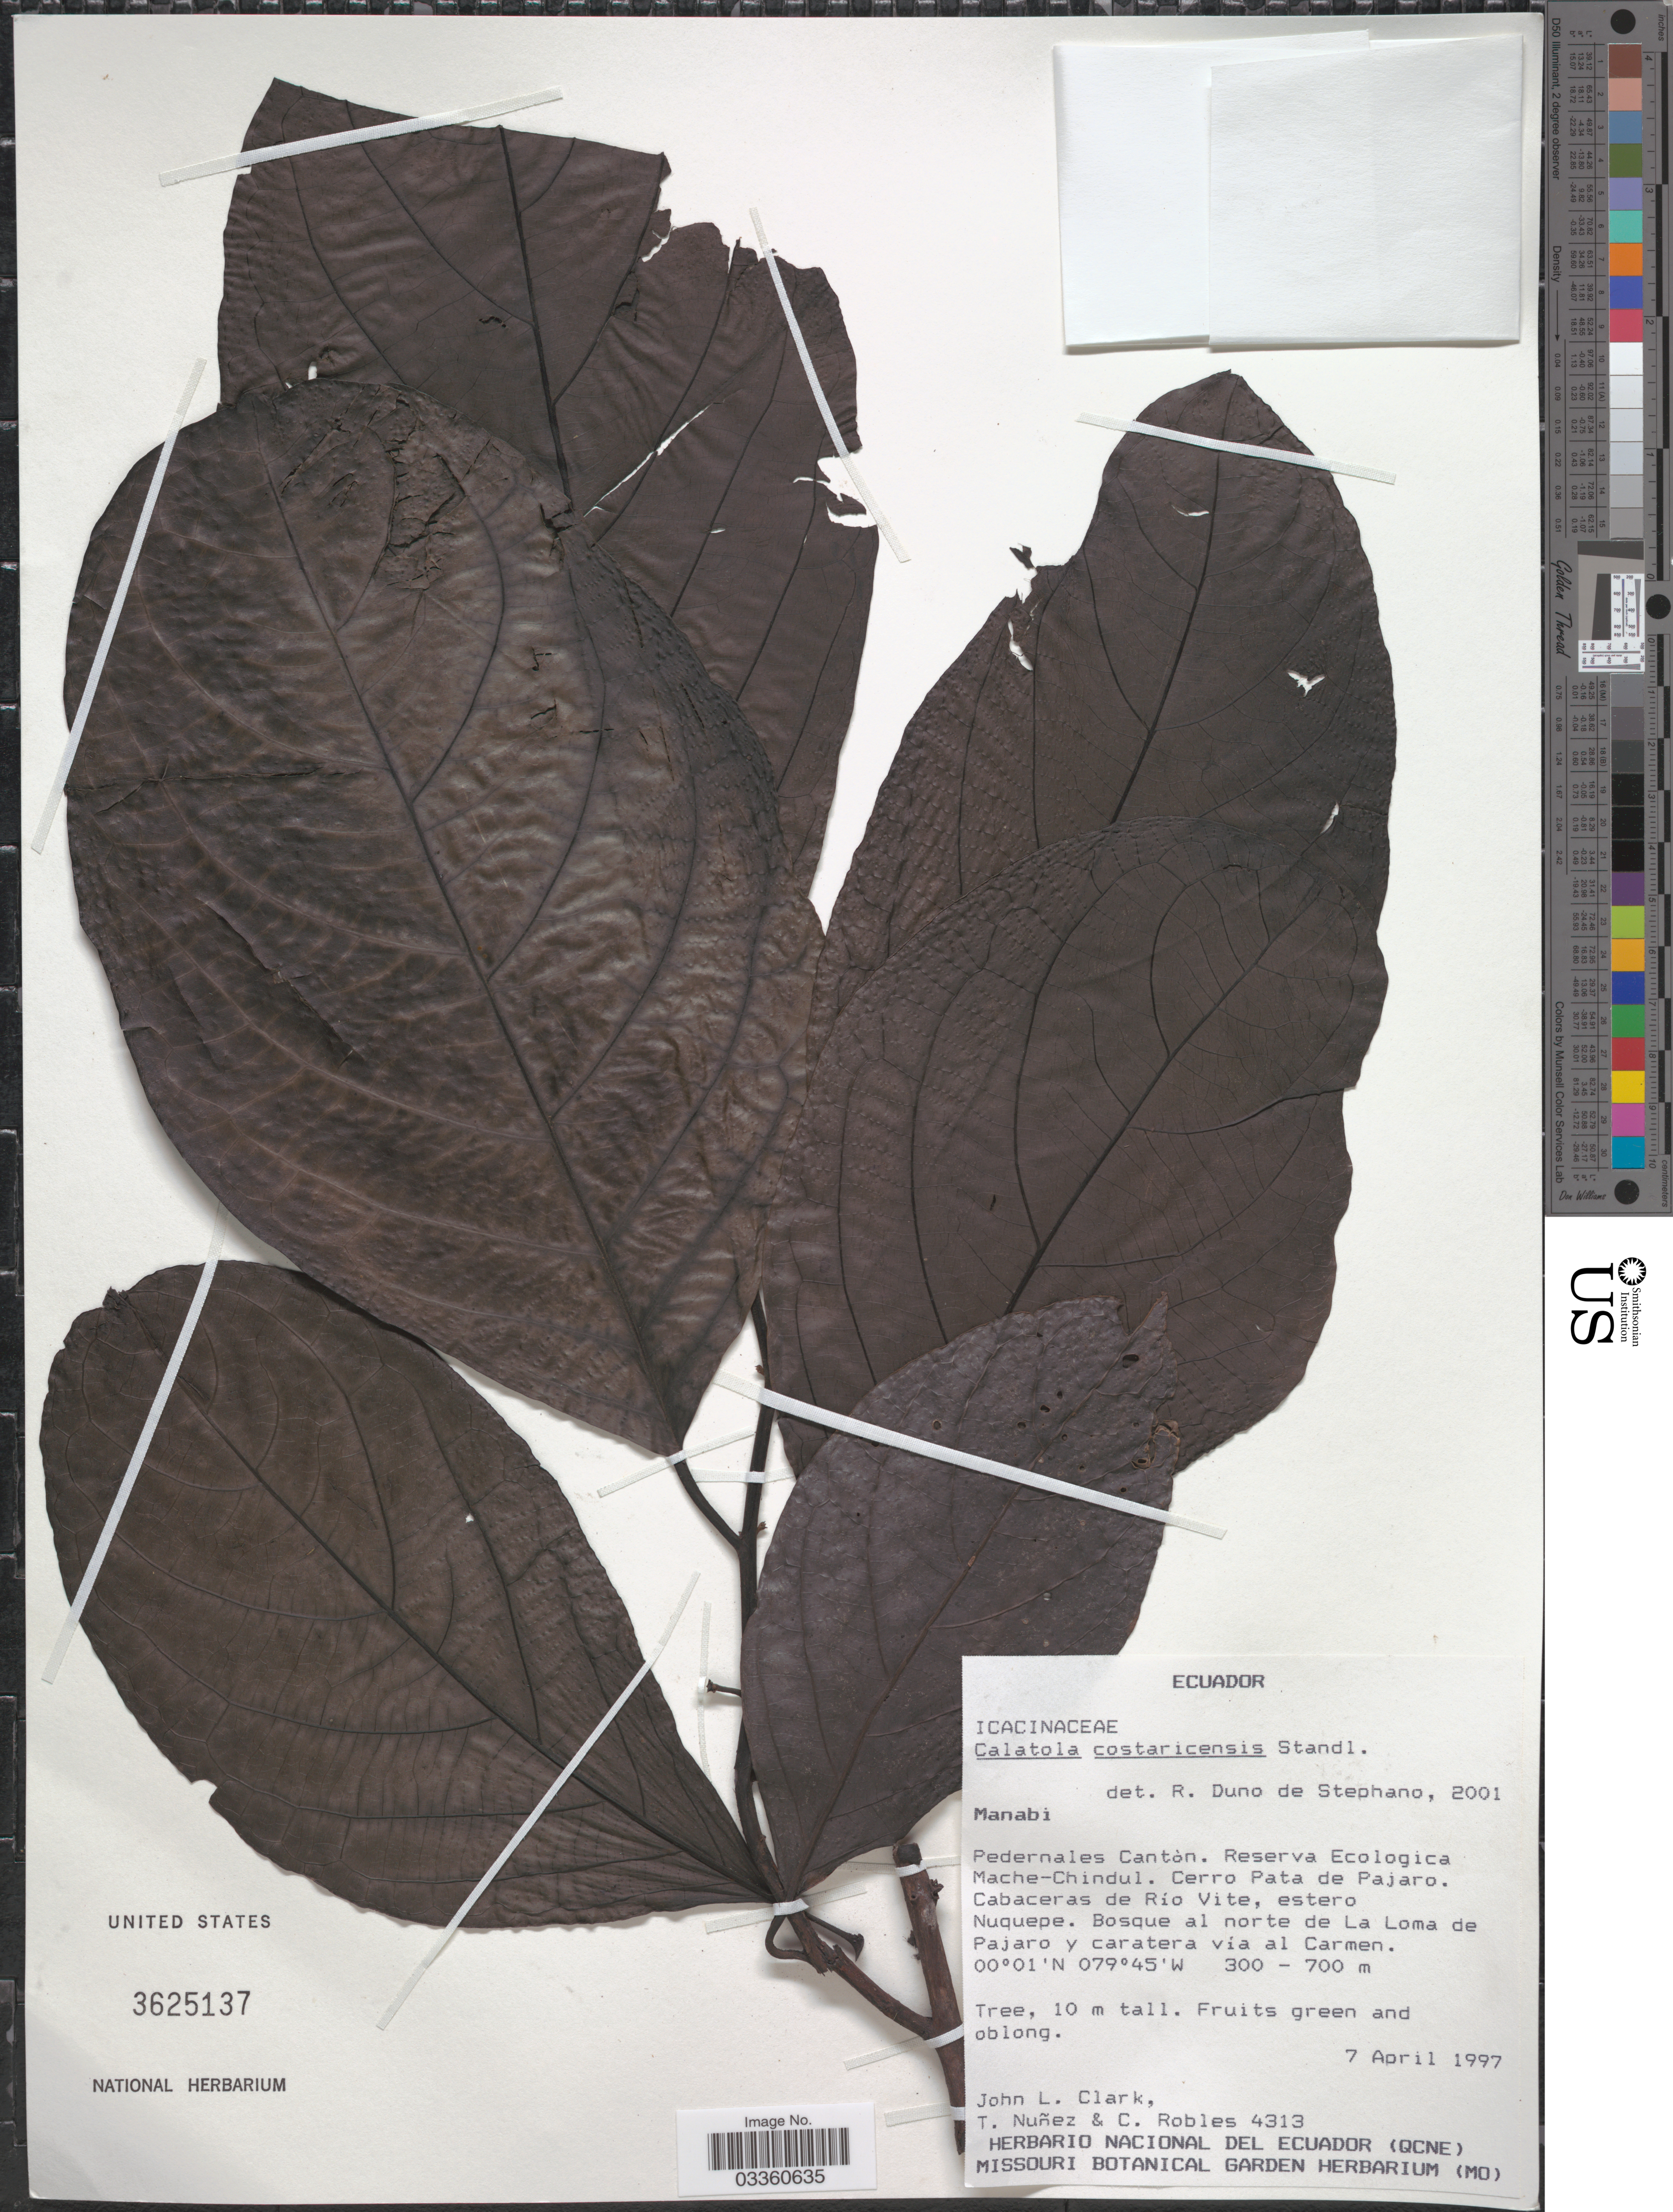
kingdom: Plantae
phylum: Tracheophyta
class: Magnoliopsida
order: Metteniusales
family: Metteniusaceae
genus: Calatola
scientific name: Calatola costaricensis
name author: Standl.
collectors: J. L. Clark, T. Núñez & C. Robles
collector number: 4313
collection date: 1977-04-07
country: Ecuador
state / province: Manabí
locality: Pedernales Cantón. Reserva Ecologica Mache-Chindul. Cerro Pata de Pajaro. Cabaceras de Río Vite, estero Nuquepe. Bosque al norte de La Loma de Pajaro y caratera vía al Carmen.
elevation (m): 300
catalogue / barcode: US 3625137